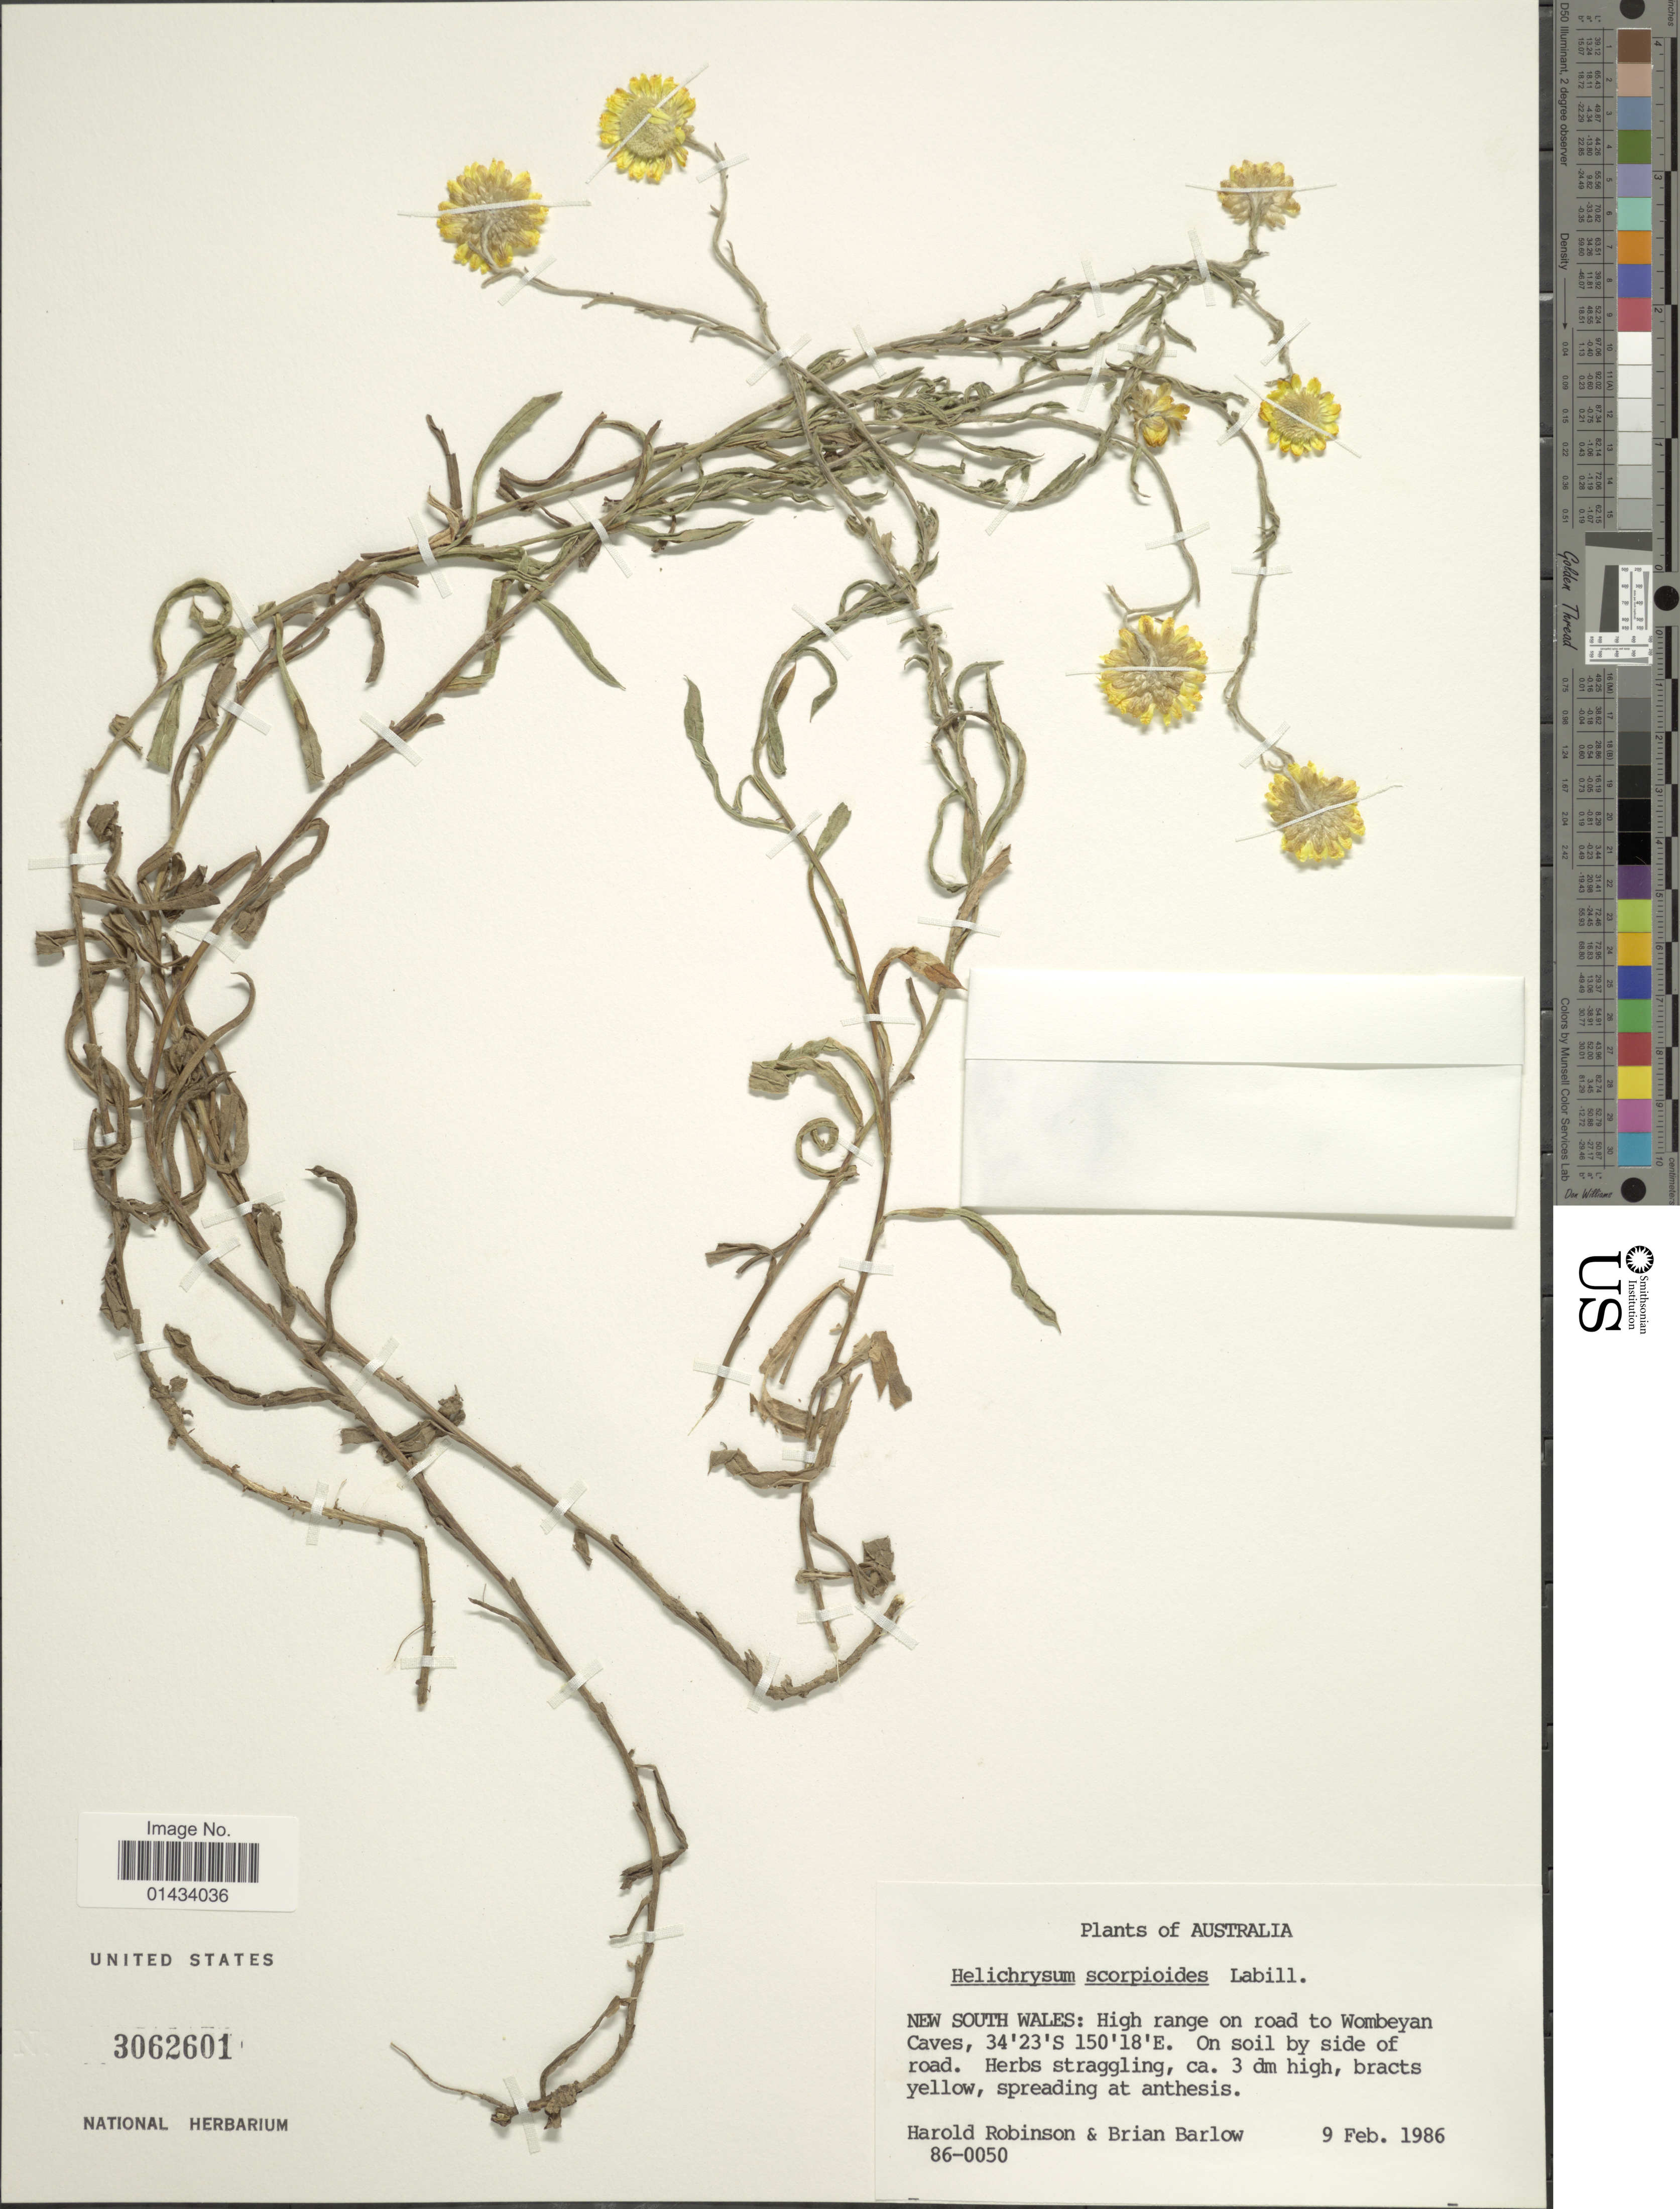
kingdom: Plantae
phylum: Tracheophyta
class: Magnoliopsida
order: Asterales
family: Asteraceae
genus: Coronidium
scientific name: Coronidium scorpioides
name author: (Labill.) Paul G. Wilson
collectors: H. Robinson & Barlow, B.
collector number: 86-0050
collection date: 1986-02-09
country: Australia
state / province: New South Wales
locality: High range on road to Wombeyan Caves, on soil by side of road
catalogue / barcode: US 3062601